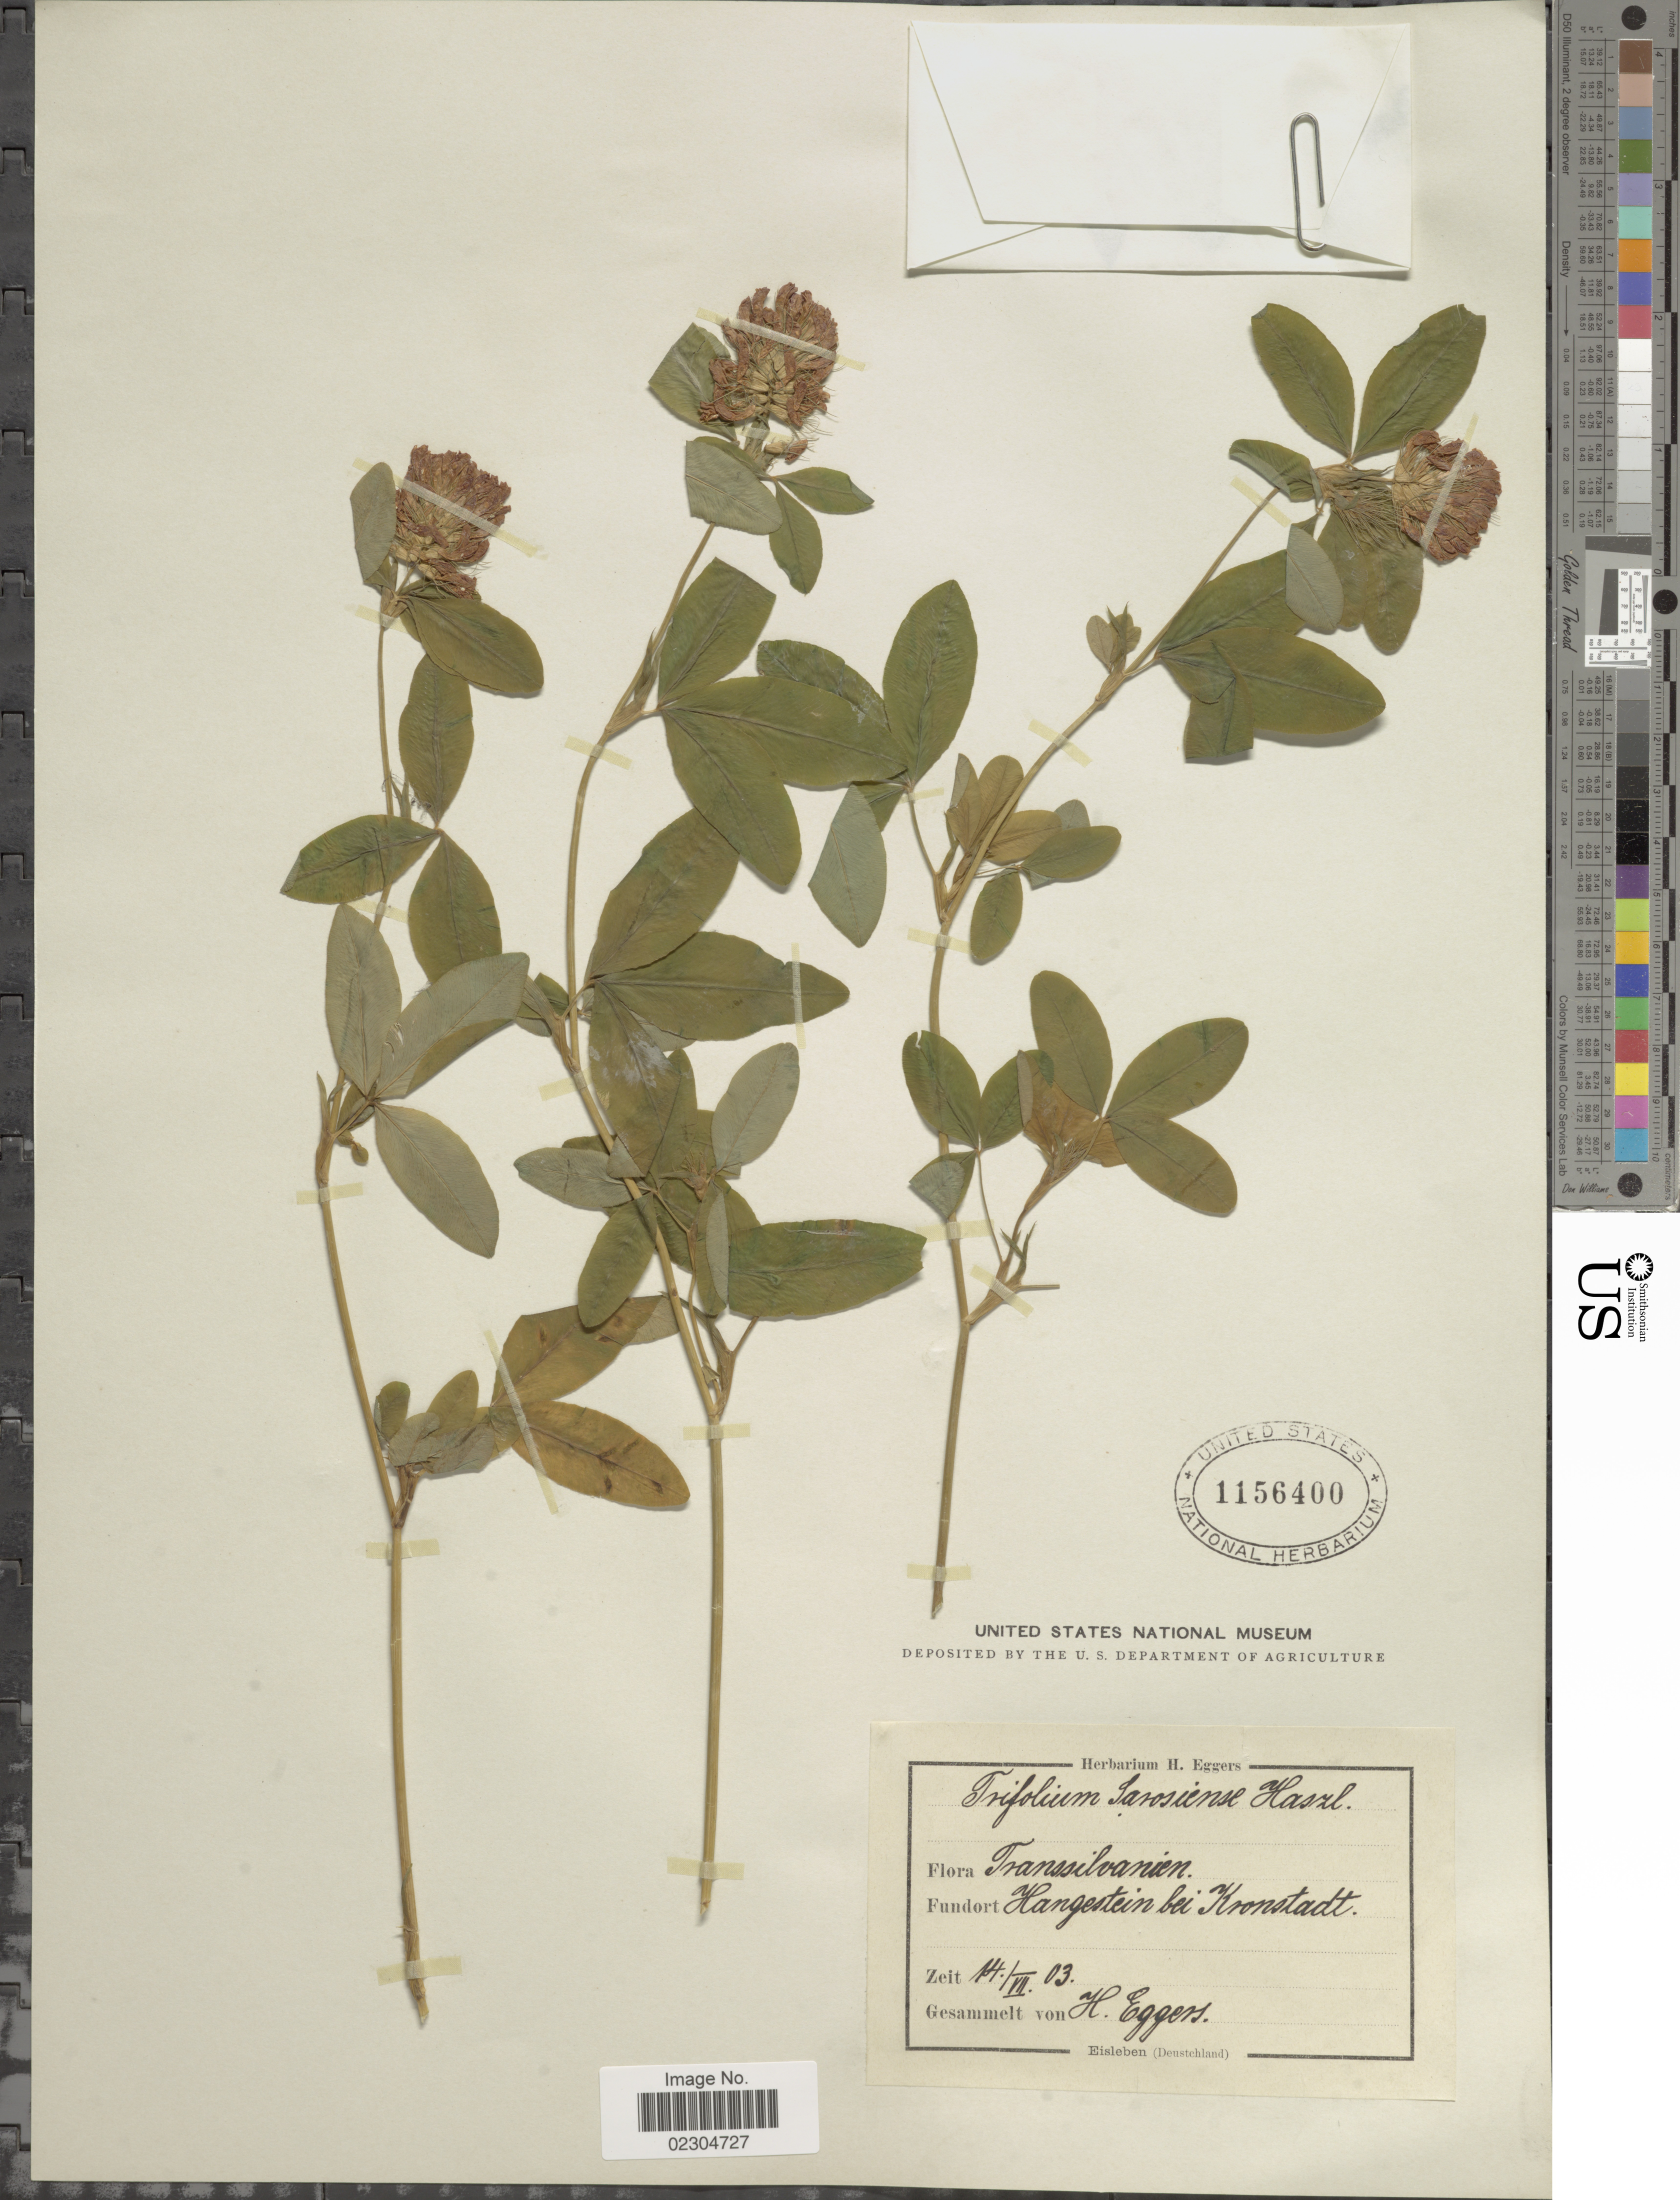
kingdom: Plantae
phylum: Tracheophyta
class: Magnoliopsida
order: Fabales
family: Fabaceae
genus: Trifolium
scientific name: Trifolium sarosiense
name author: Hazsl.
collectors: H. F. A. von Eggers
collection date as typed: Transcribed d/m/y: 14/7/3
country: Russian Federation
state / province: St. Petersburg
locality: Transsilvanien. Hangestein bei Kronstadt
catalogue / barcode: US 1156400